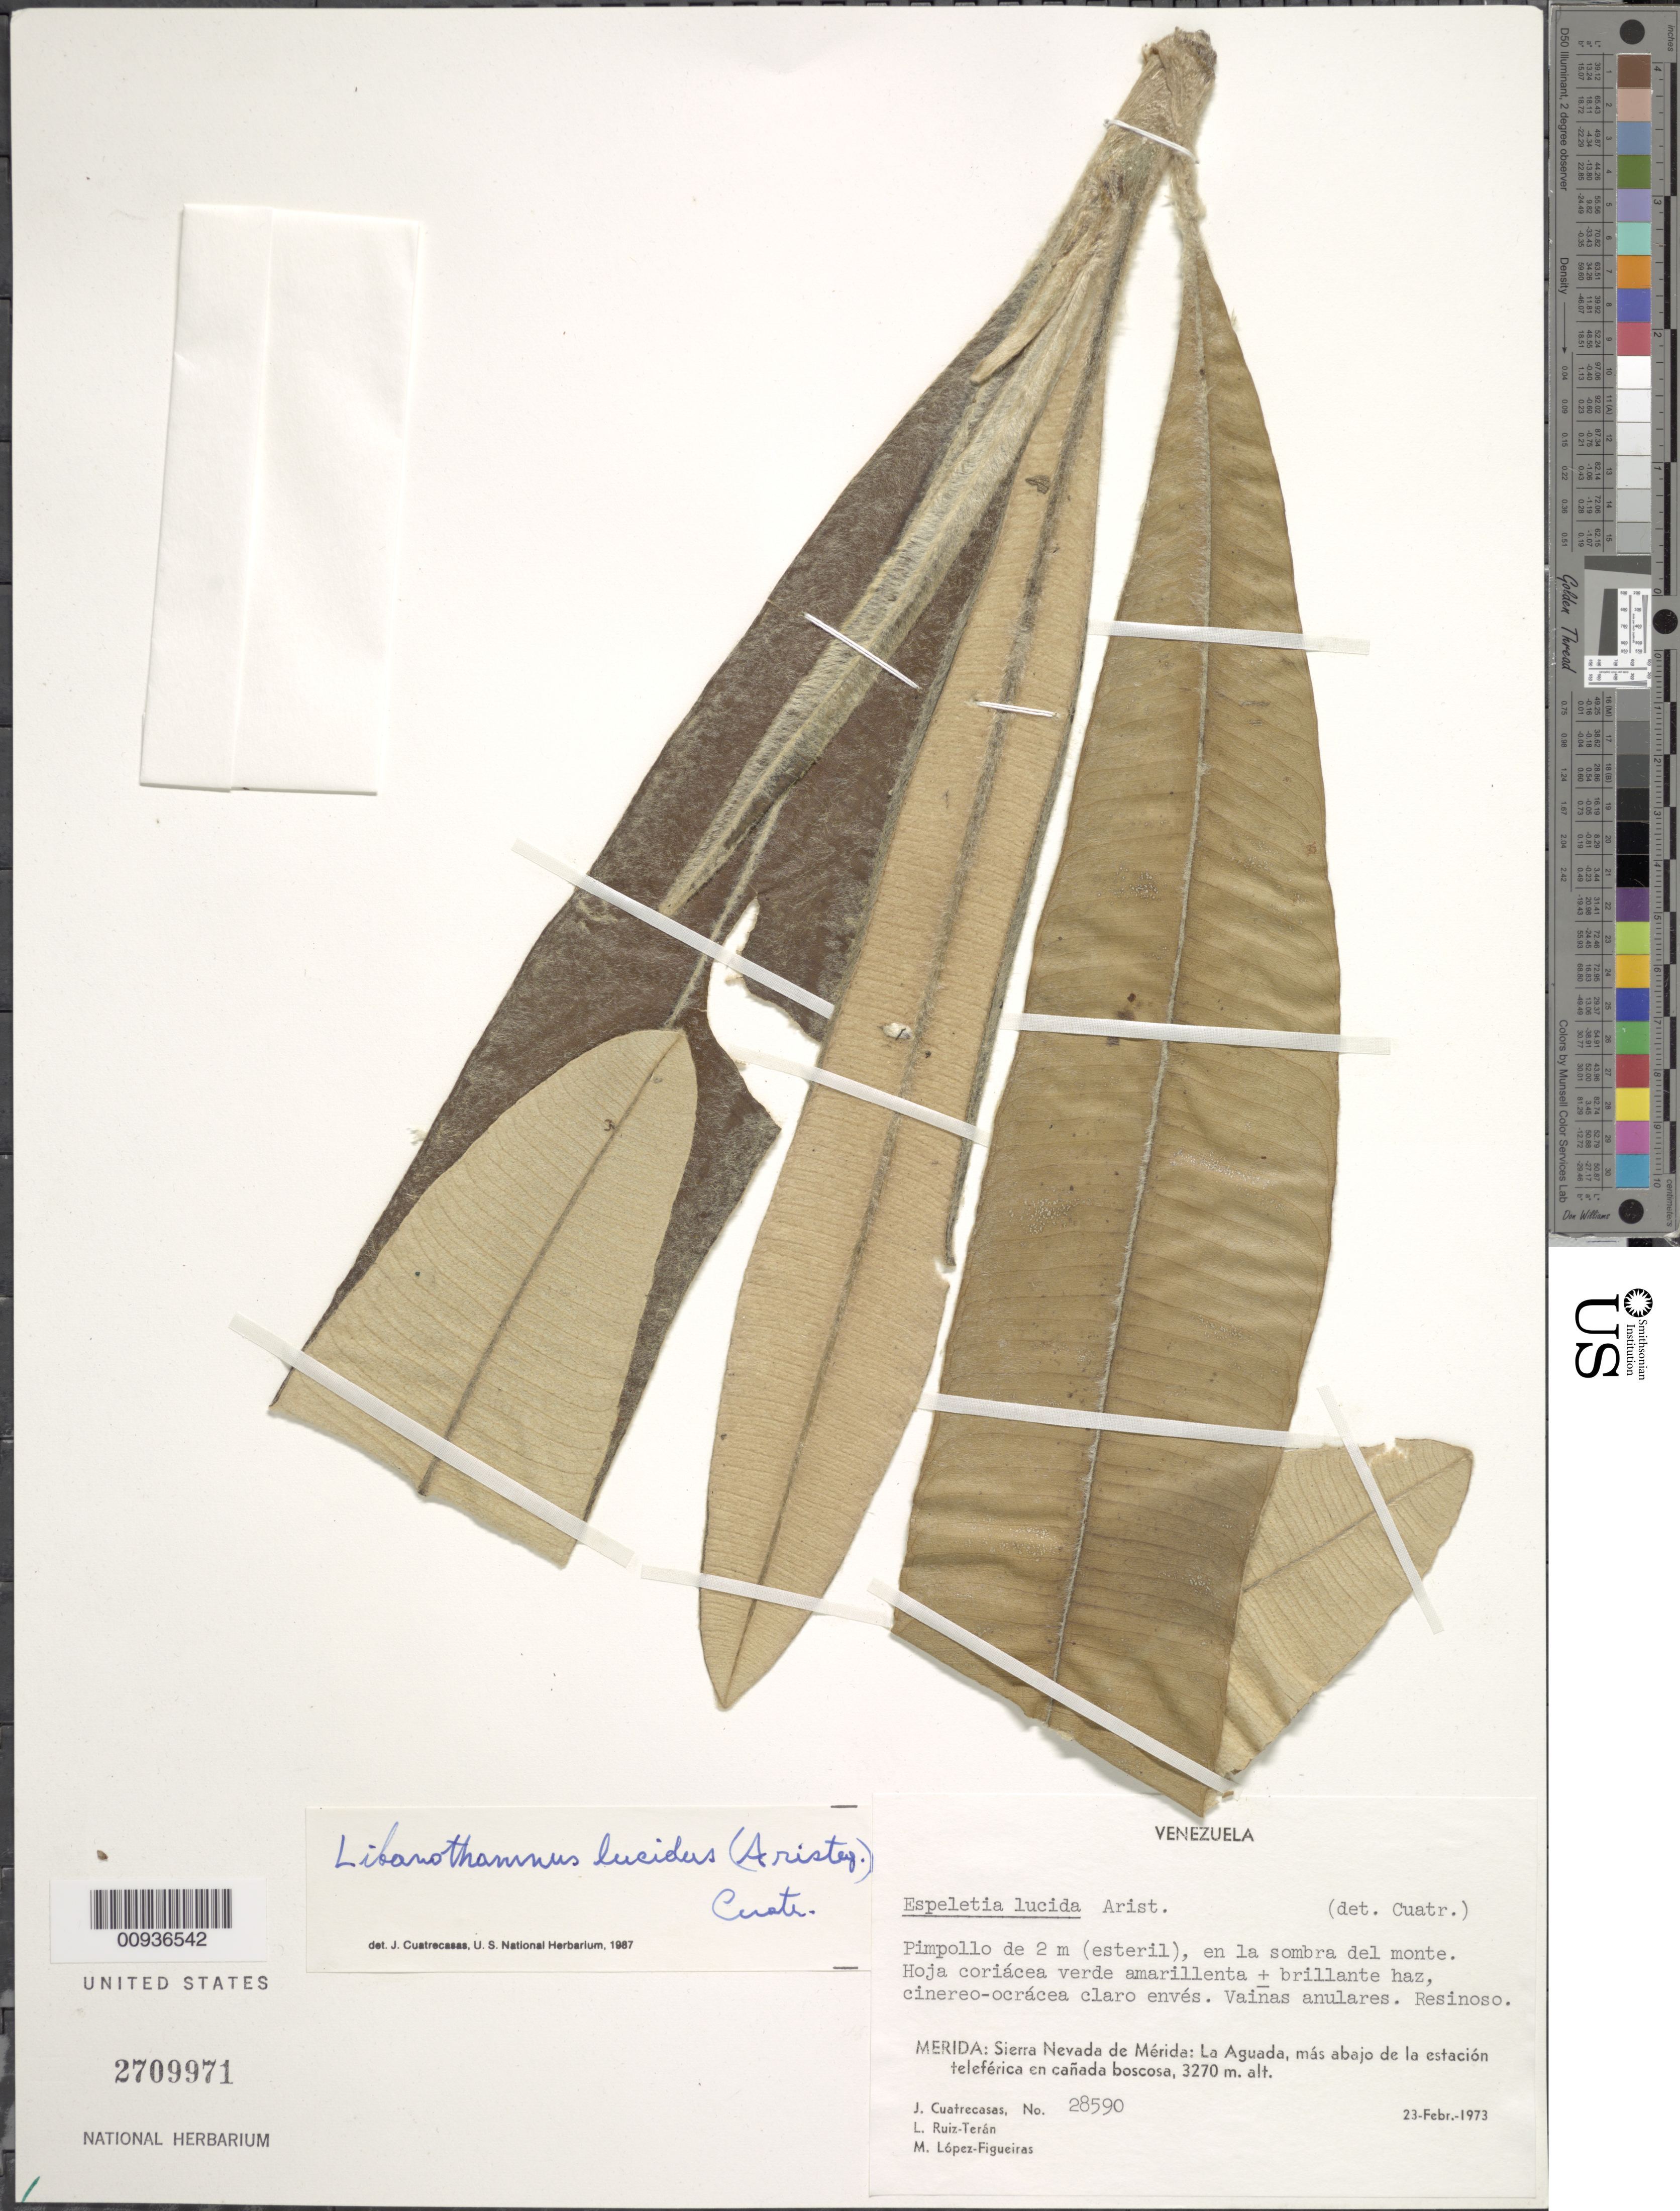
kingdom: Plantae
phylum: Tracheophyta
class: Magnoliopsida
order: Asterales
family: Asteraceae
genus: Libanothamnus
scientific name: Libanothamnus lucidus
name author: Cuatrec.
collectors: J. Cuatrecasas, L. E. Ruíz-Terán & M. López Figueiras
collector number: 28590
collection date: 1973-02-23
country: Venezuela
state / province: Mérida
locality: Sierra Nevada de Mérida: La Aguada, más abjo de la estación teleférica en cañada boscosa.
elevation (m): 3270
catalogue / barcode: US 2709971